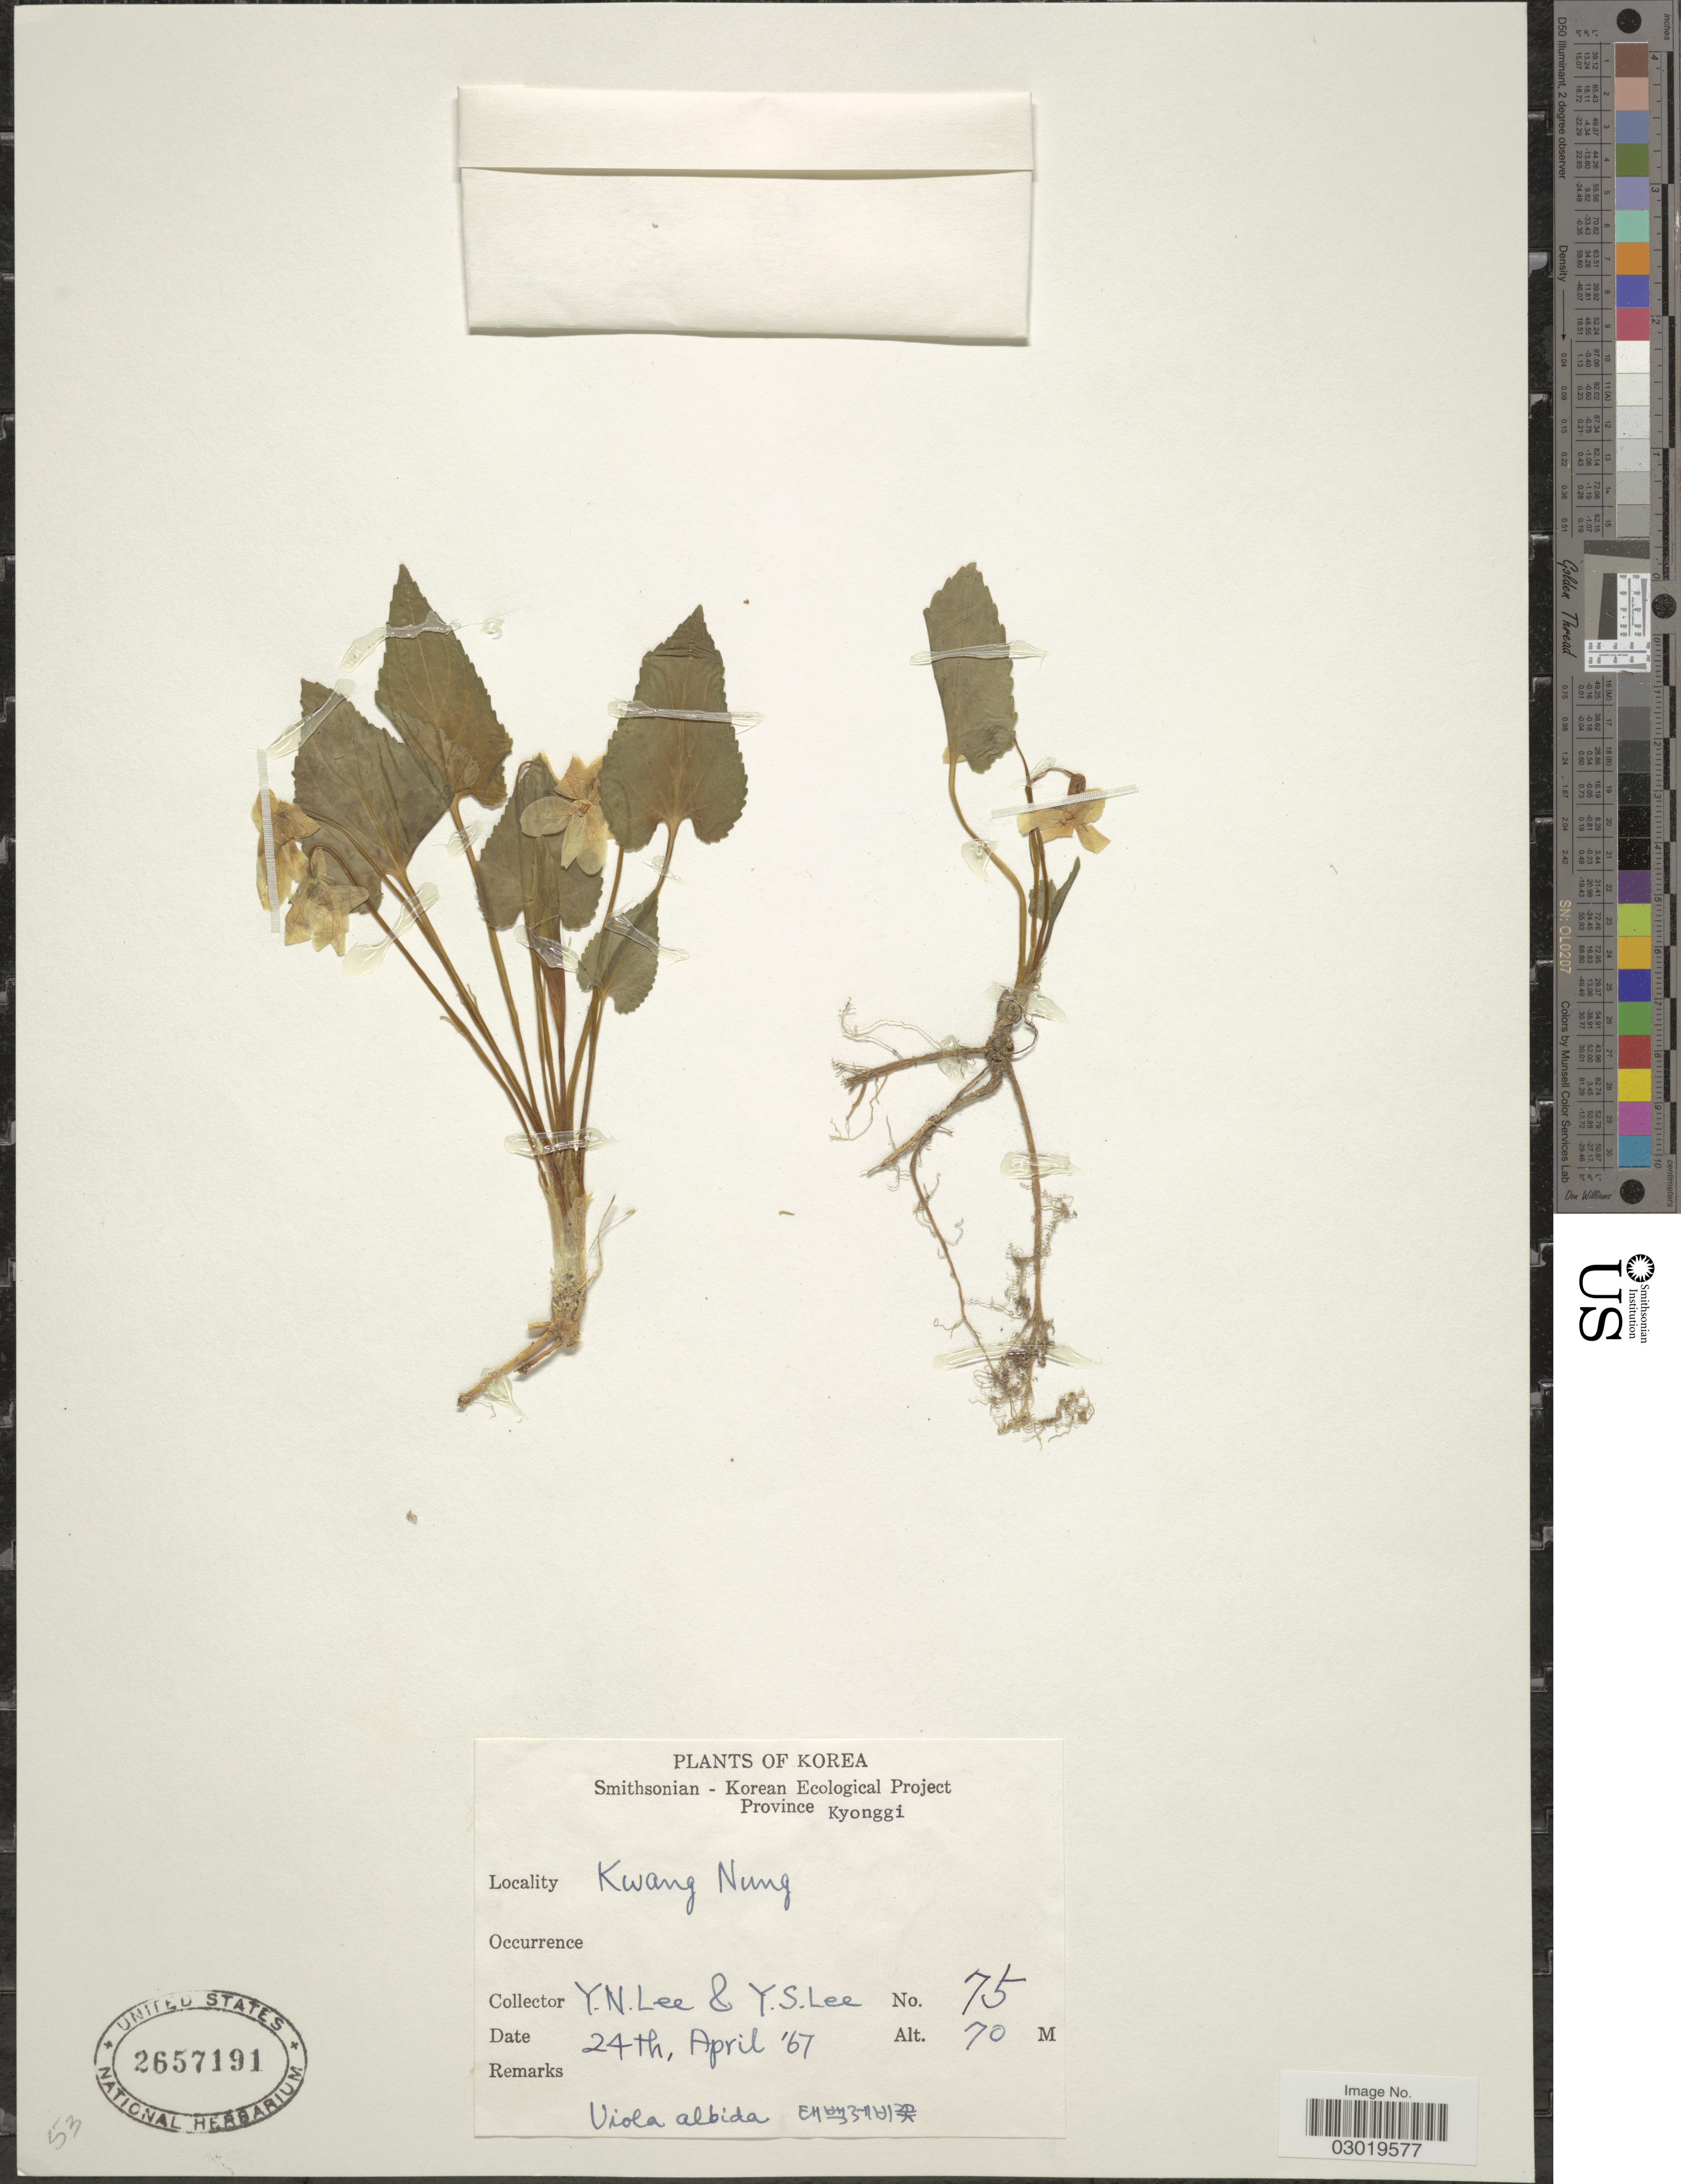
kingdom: Plantae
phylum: Tracheophyta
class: Magnoliopsida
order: Malpighiales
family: Violaceae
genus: Viola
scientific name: Viola albida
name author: Palib.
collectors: Y. N. Lee & Y. S. Lee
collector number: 75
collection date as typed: Transcribed d/m/y: 24/4/67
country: South Korea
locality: Province Kyonggi, Kwang Nung.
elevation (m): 70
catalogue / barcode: US 2657191